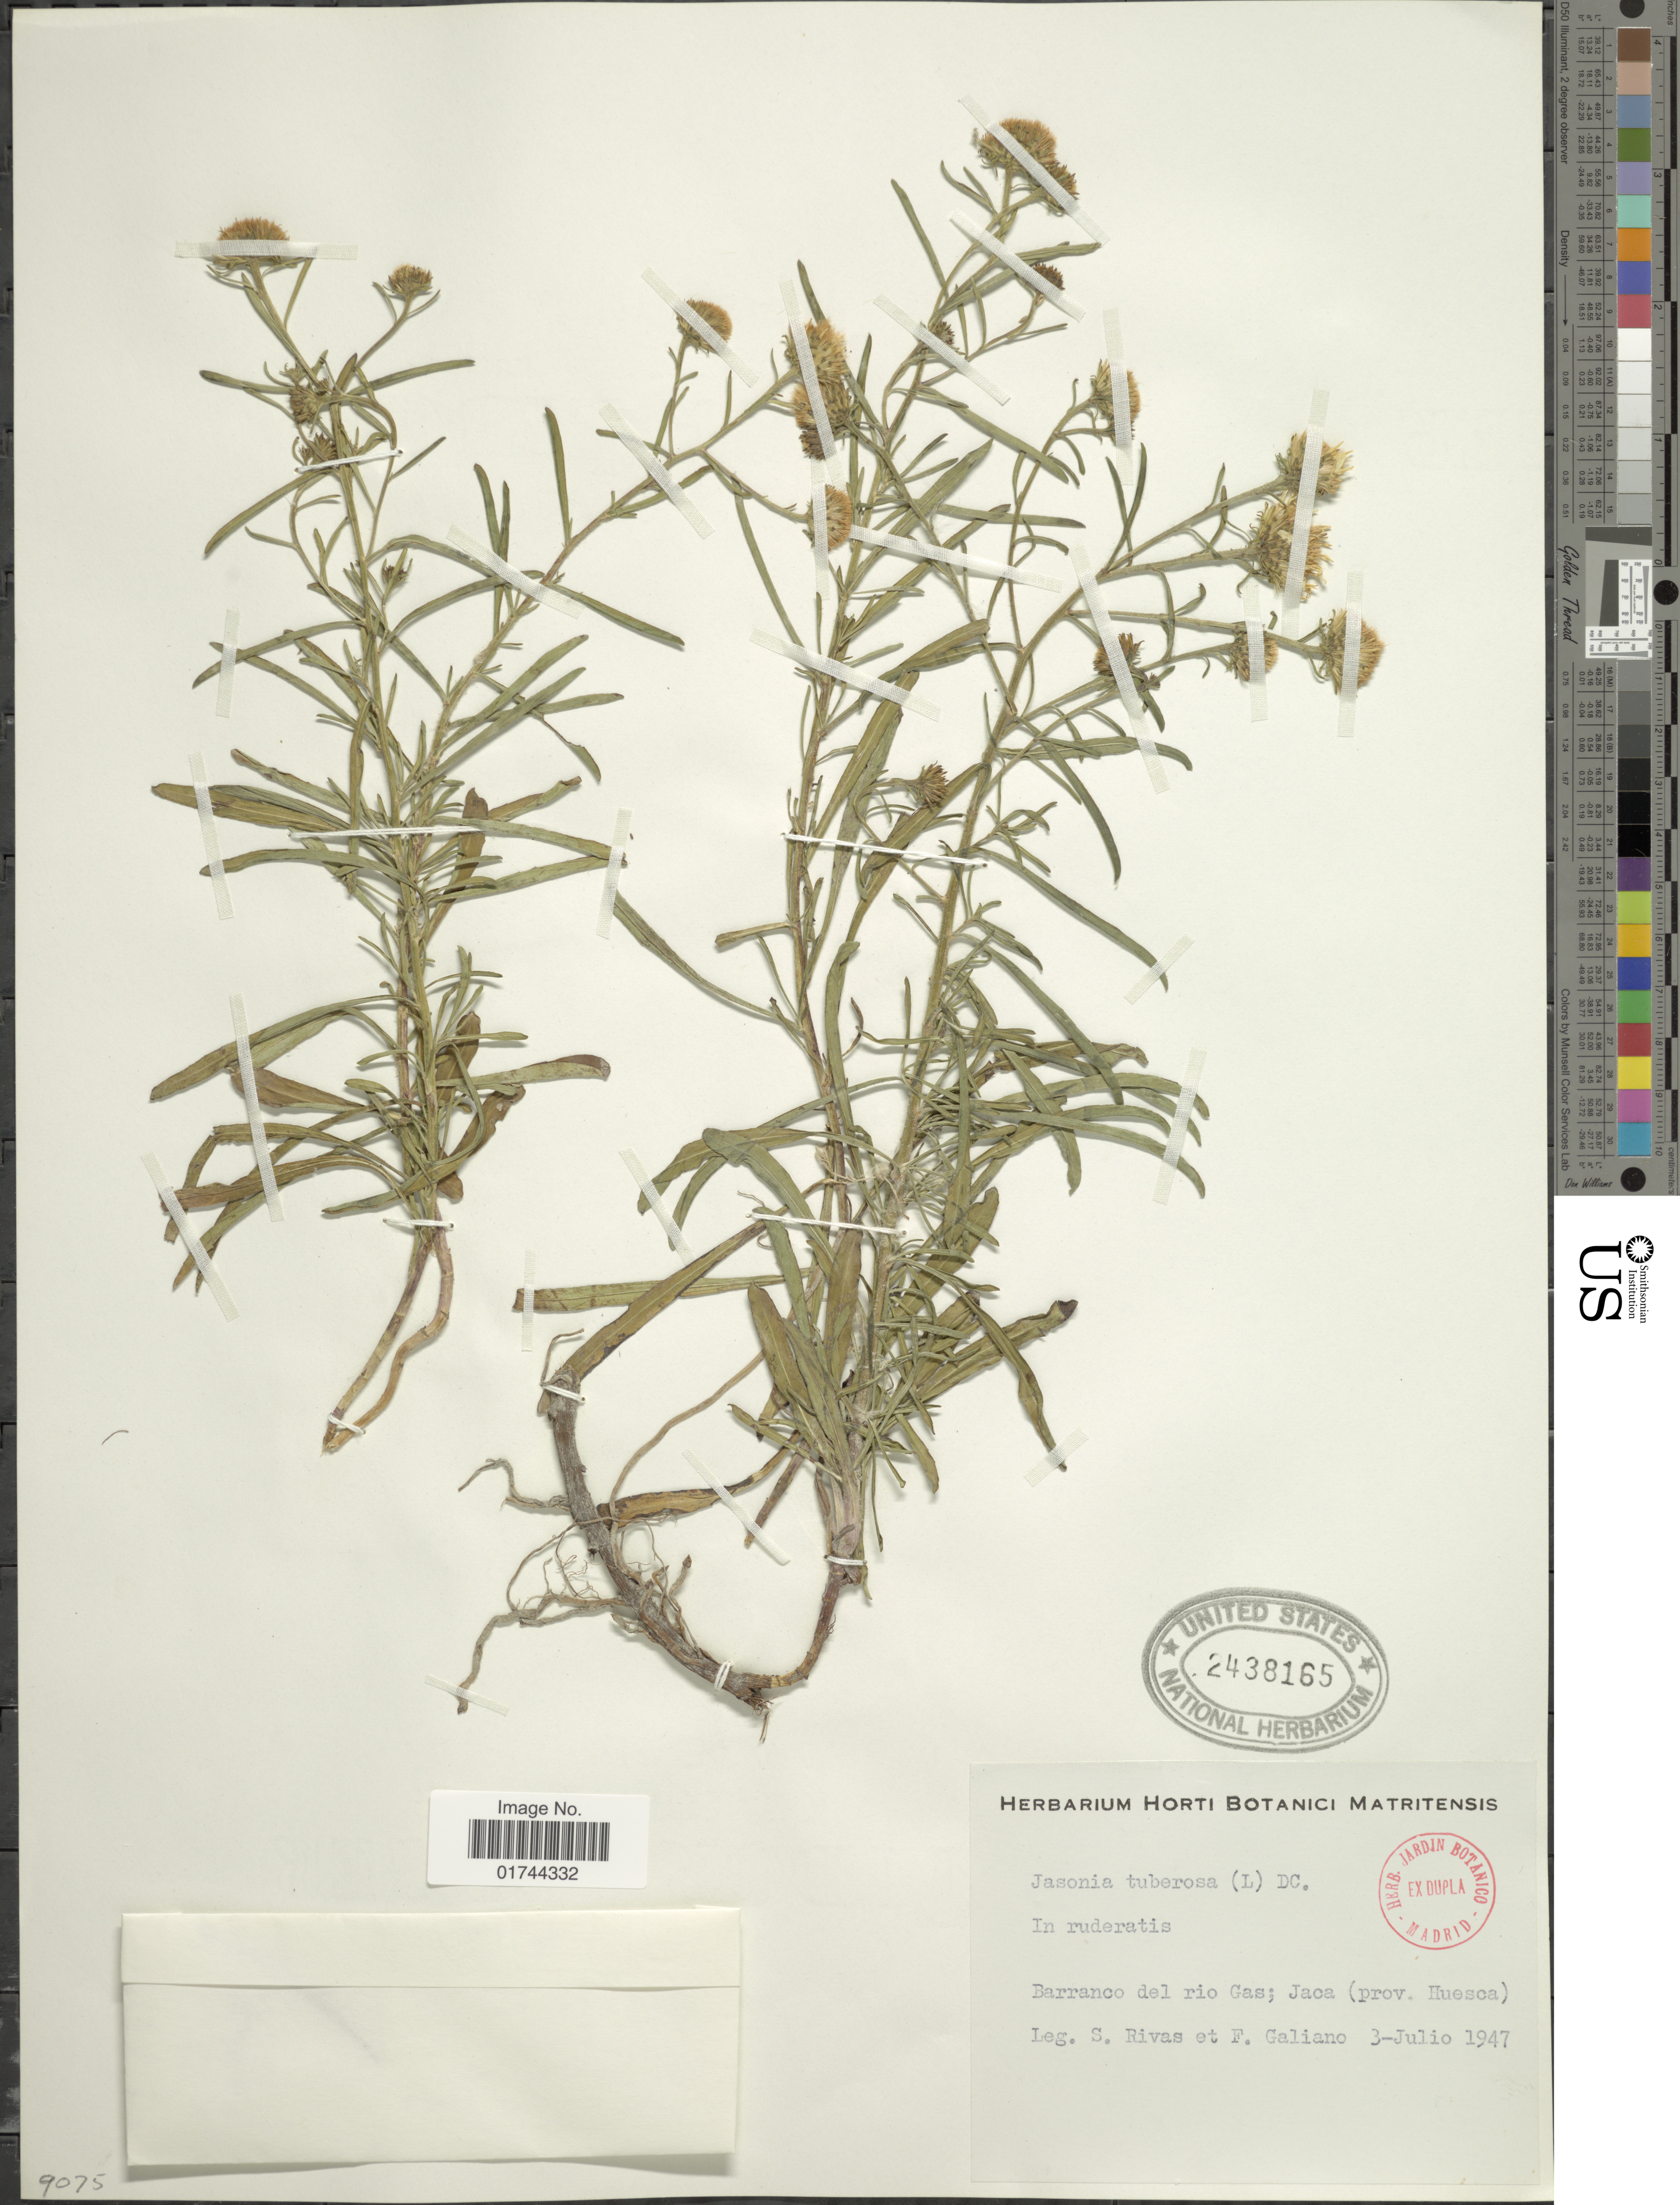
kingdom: Plantae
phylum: Tracheophyta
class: Magnoliopsida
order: Asterales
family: Asteraceae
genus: Jasonia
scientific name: Jasonia tuberosa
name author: (L.) DC.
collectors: S. Rivas & E. F. Galiano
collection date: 1947-07-03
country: Spain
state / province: Aragón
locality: Barranca del rio Gas; Jaca (prov. Huesca)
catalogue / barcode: US 2438165